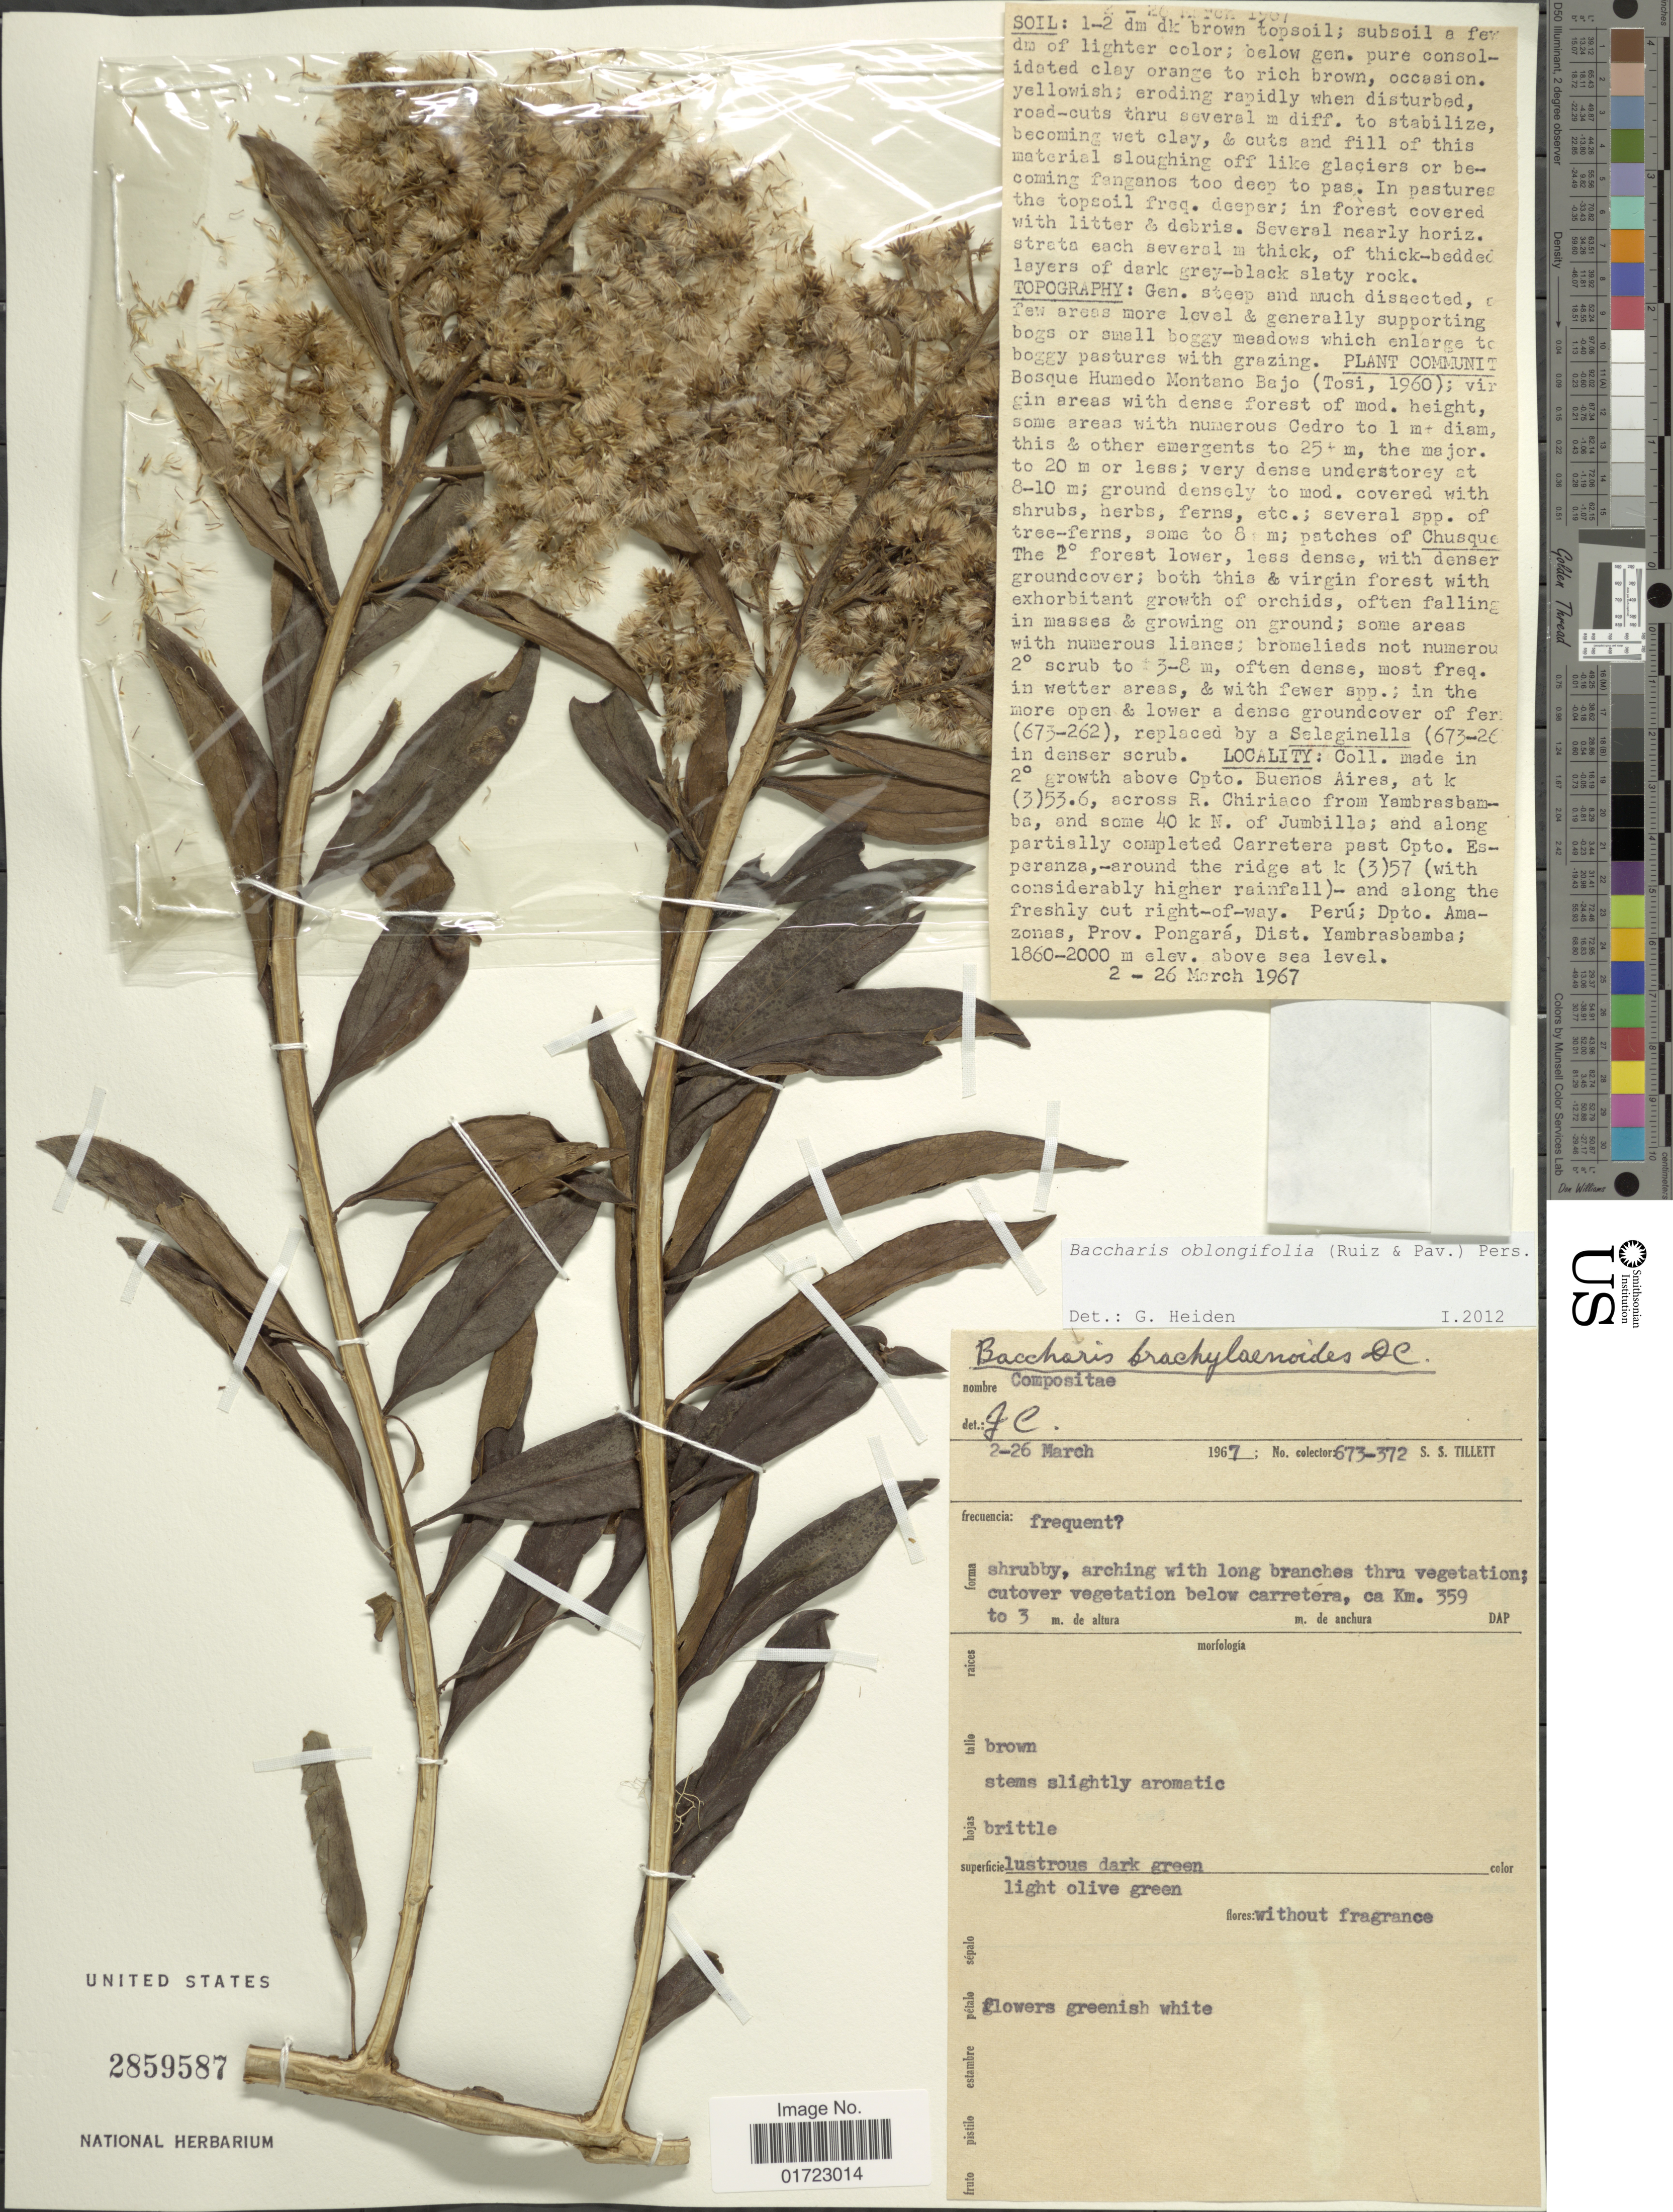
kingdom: Plantae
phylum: Tracheophyta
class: Magnoliopsida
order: Asterales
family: Asteraceae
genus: Baccharis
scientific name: Baccharis oblongifolia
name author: (Ruiz & Pav.) Pers.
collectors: S. S. Tillett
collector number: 673-372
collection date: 1967-03-02/1967-03-26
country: Peru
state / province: Amazonas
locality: Above Cpto. Buenos Aires, k (3)53.6 across the R. Chiriaco from Yambrasbamba, and some 40 k N. of Jumbilla; and along partially completed Carretera past Cpto. Esperanza, - around the ridge at K (3)57 and along the freshly cut right-of-way, Prov. Pongará, Dist. Yambrasbamba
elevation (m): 1860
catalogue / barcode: US 2859587